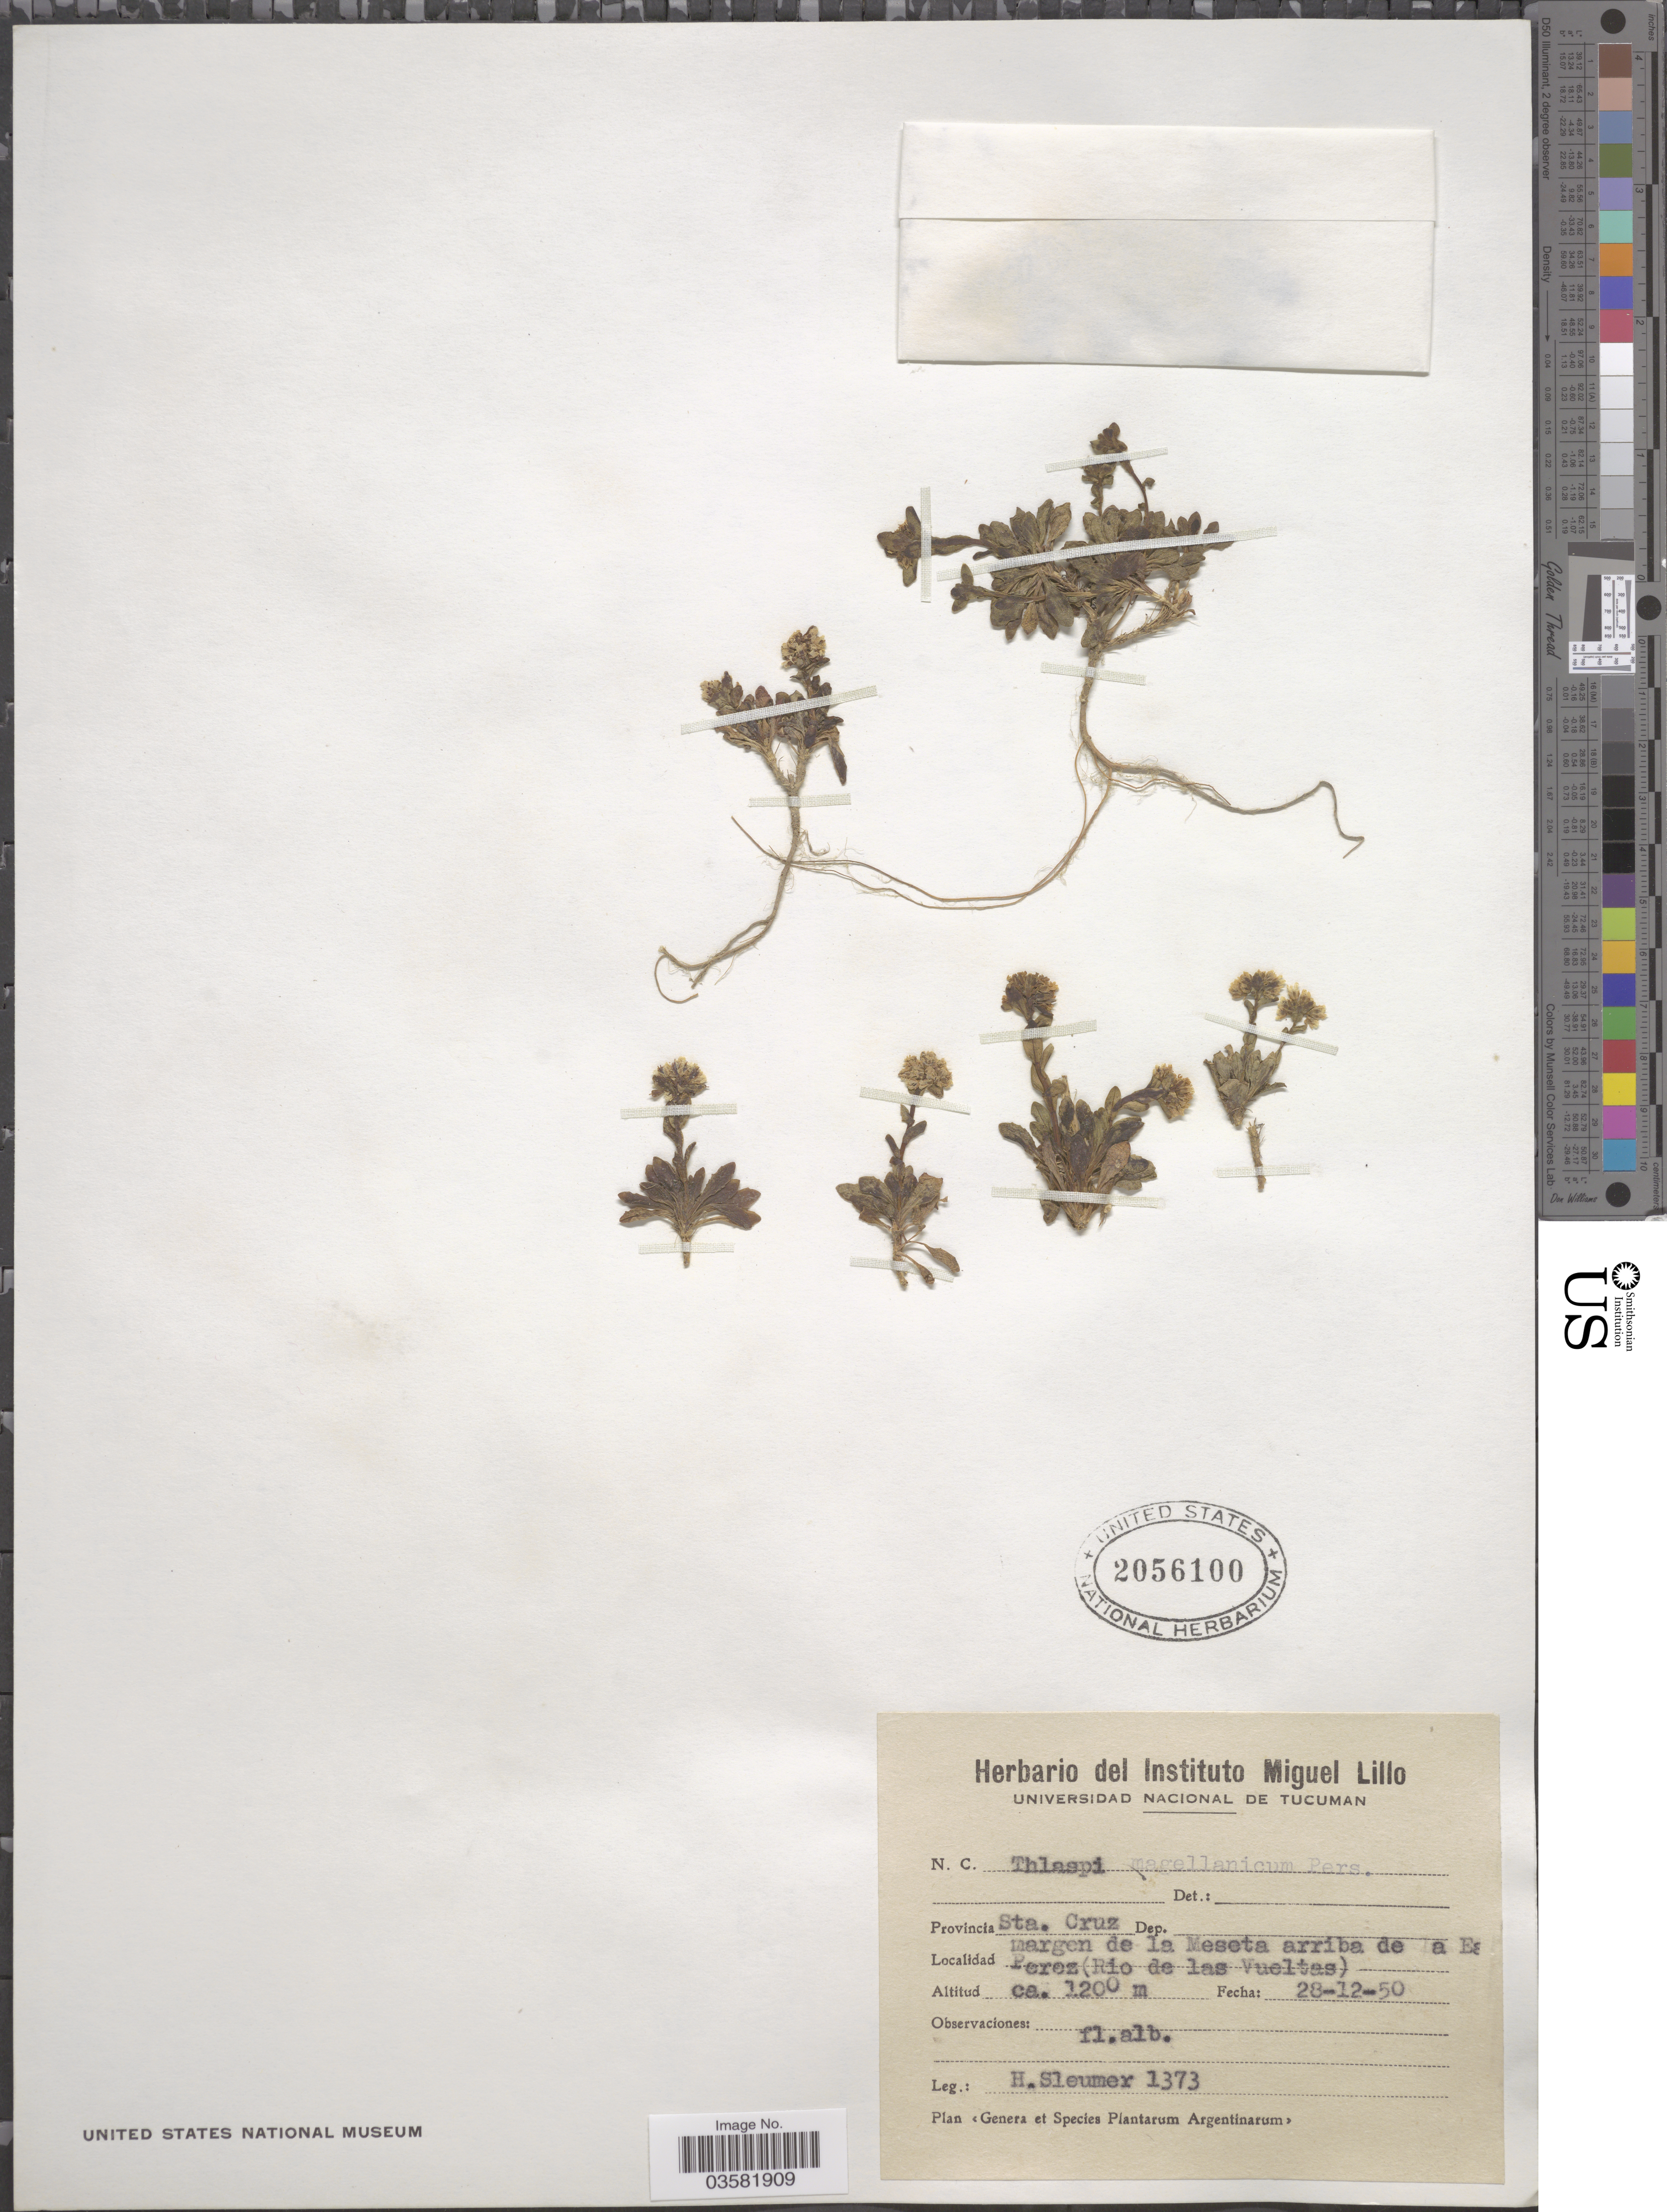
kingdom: Plantae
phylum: Tracheophyta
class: Magnoliopsida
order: Brassicales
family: Brassicaceae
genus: Thlaspi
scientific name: Thlaspi magellanicum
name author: Pers.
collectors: H. O. Sleumer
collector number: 1373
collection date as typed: Transcribed d/m/y: 28/12/50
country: Argentina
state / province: Santa Cruz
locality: Margen de la Meseta arriba de a Ea Perez (Rio de las Vueltas).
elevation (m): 1200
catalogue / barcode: US 2056100